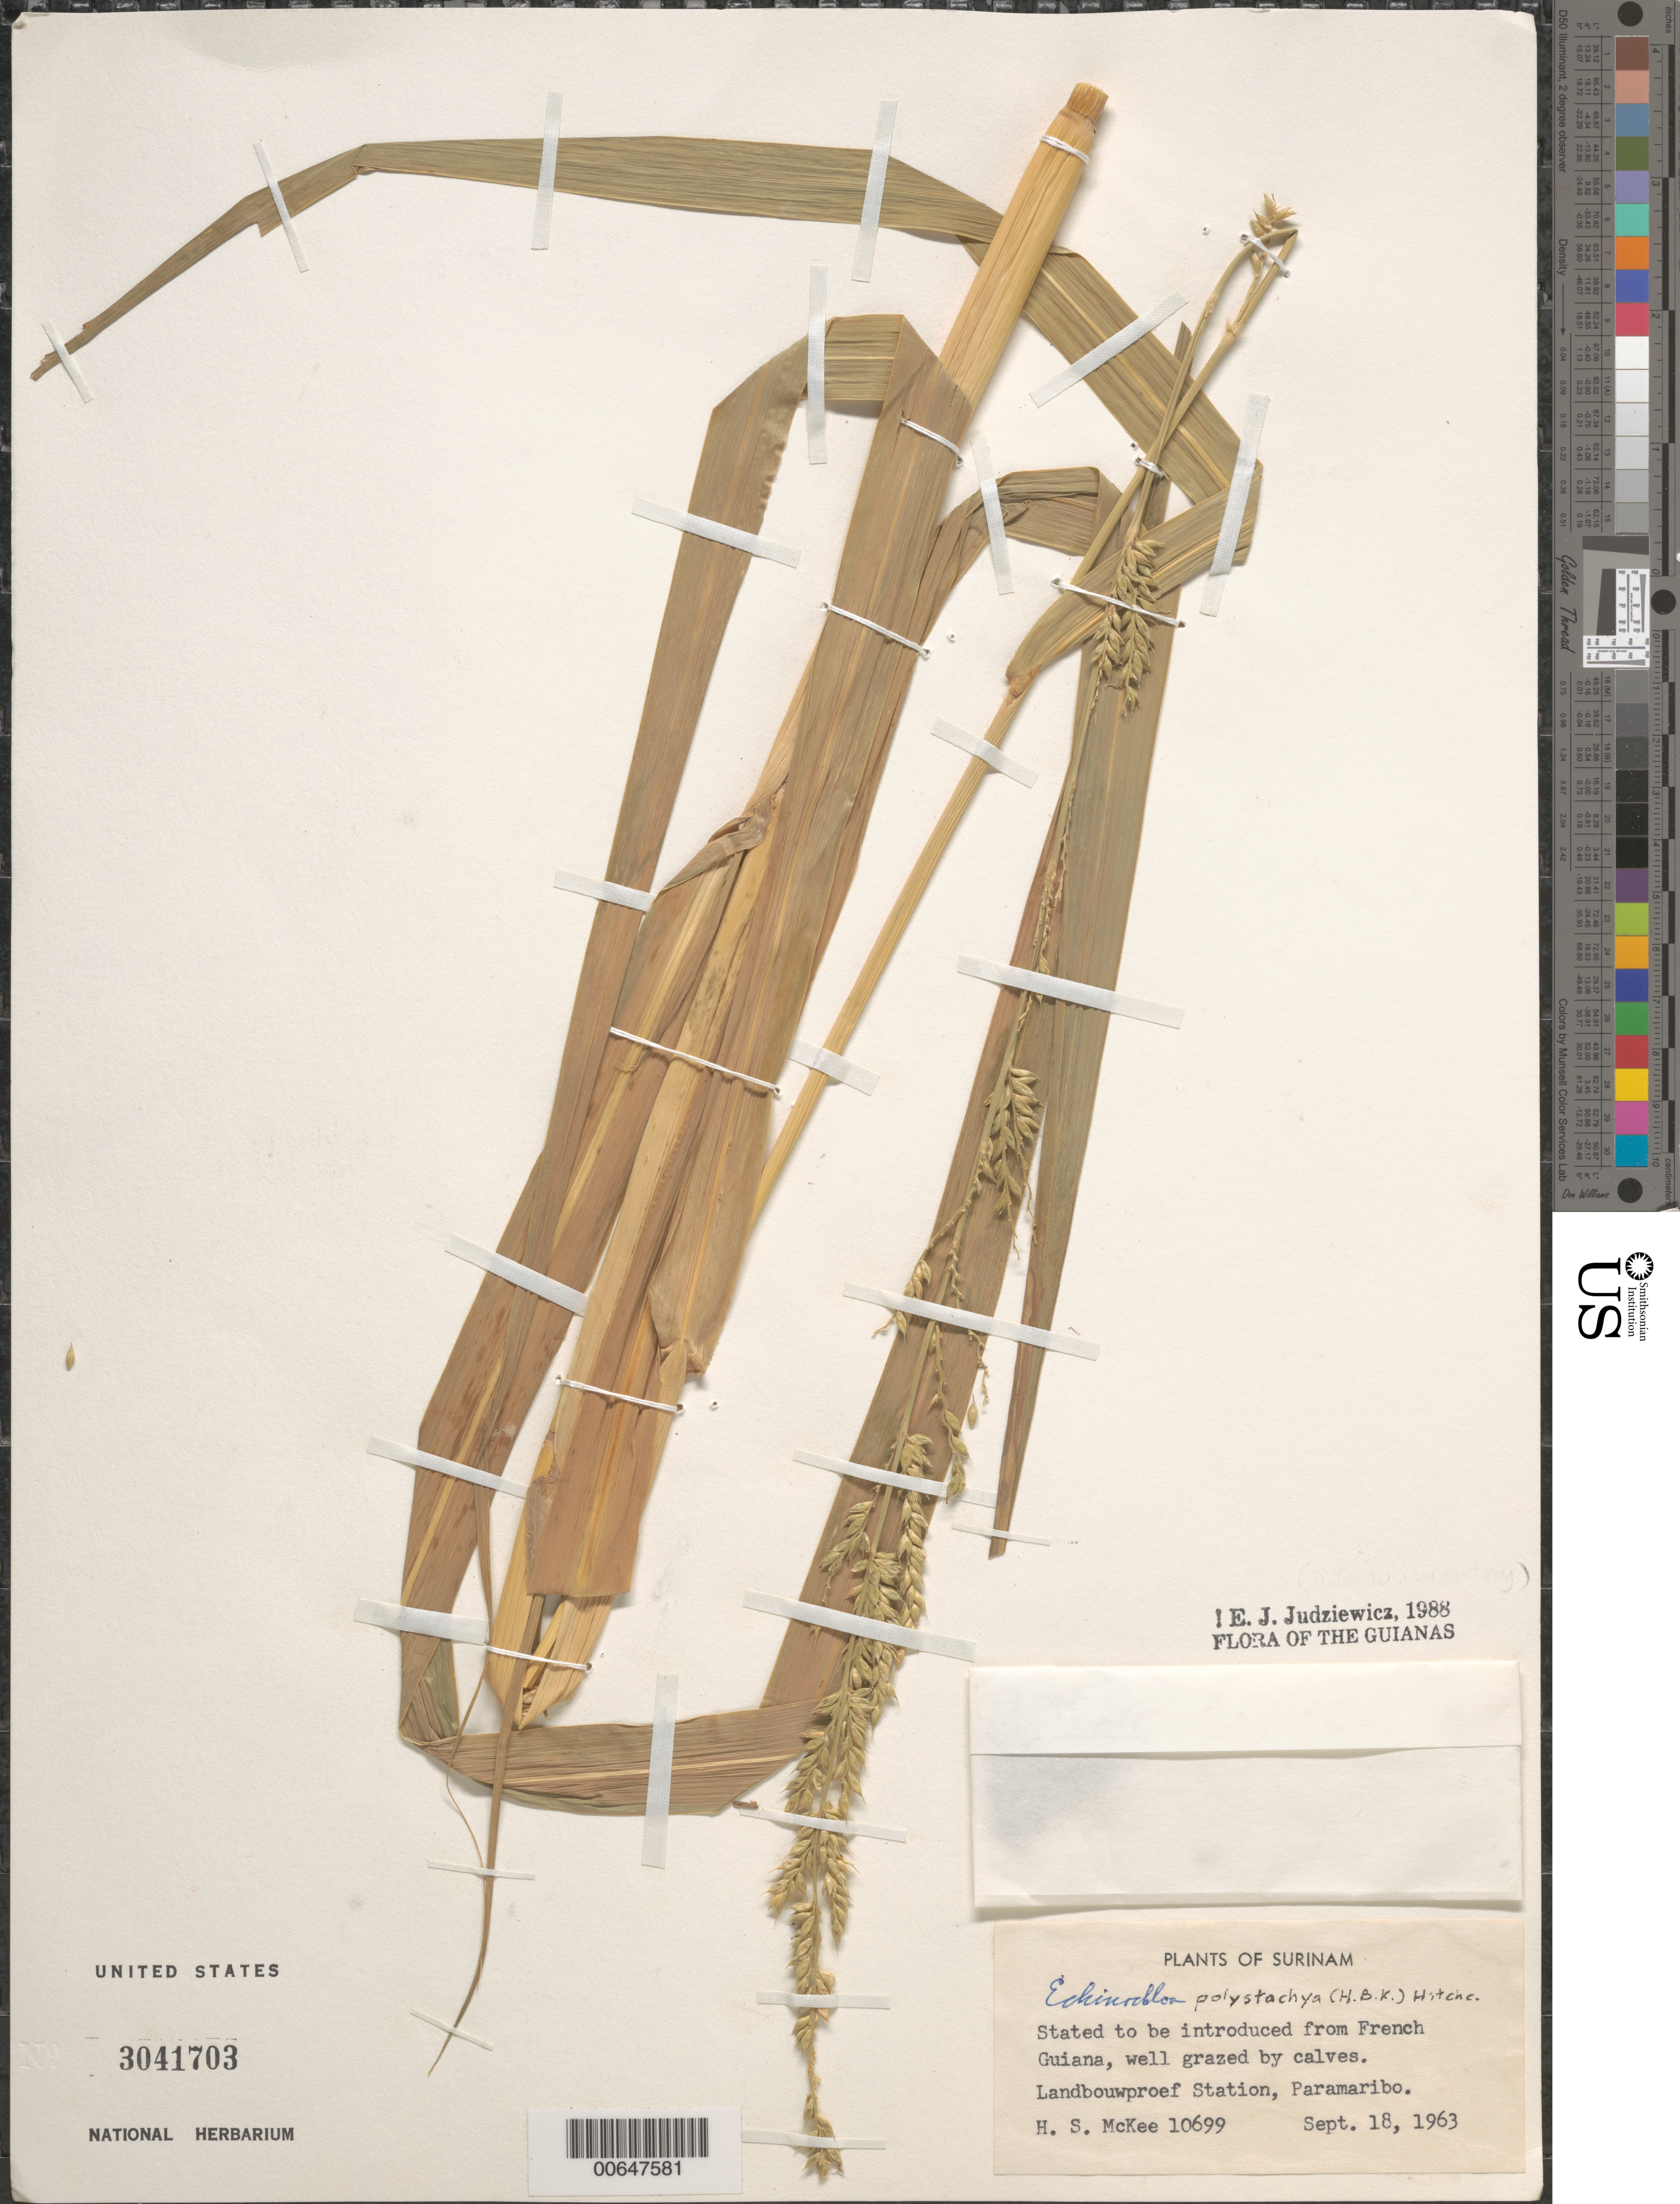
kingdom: Plantae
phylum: Tracheophyta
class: Liliopsida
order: Poales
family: Poaceae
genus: Echinochloa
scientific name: Echinochloa polystachya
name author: (Kunth) Hitchc.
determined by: Judziewicz, E. J.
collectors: H. S. McKee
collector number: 10699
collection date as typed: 18-Sep-63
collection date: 1963-09-18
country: Suriname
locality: Landbouwproef Station, Paramaribo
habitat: Well-grazed by calves.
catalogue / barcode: US 3041703